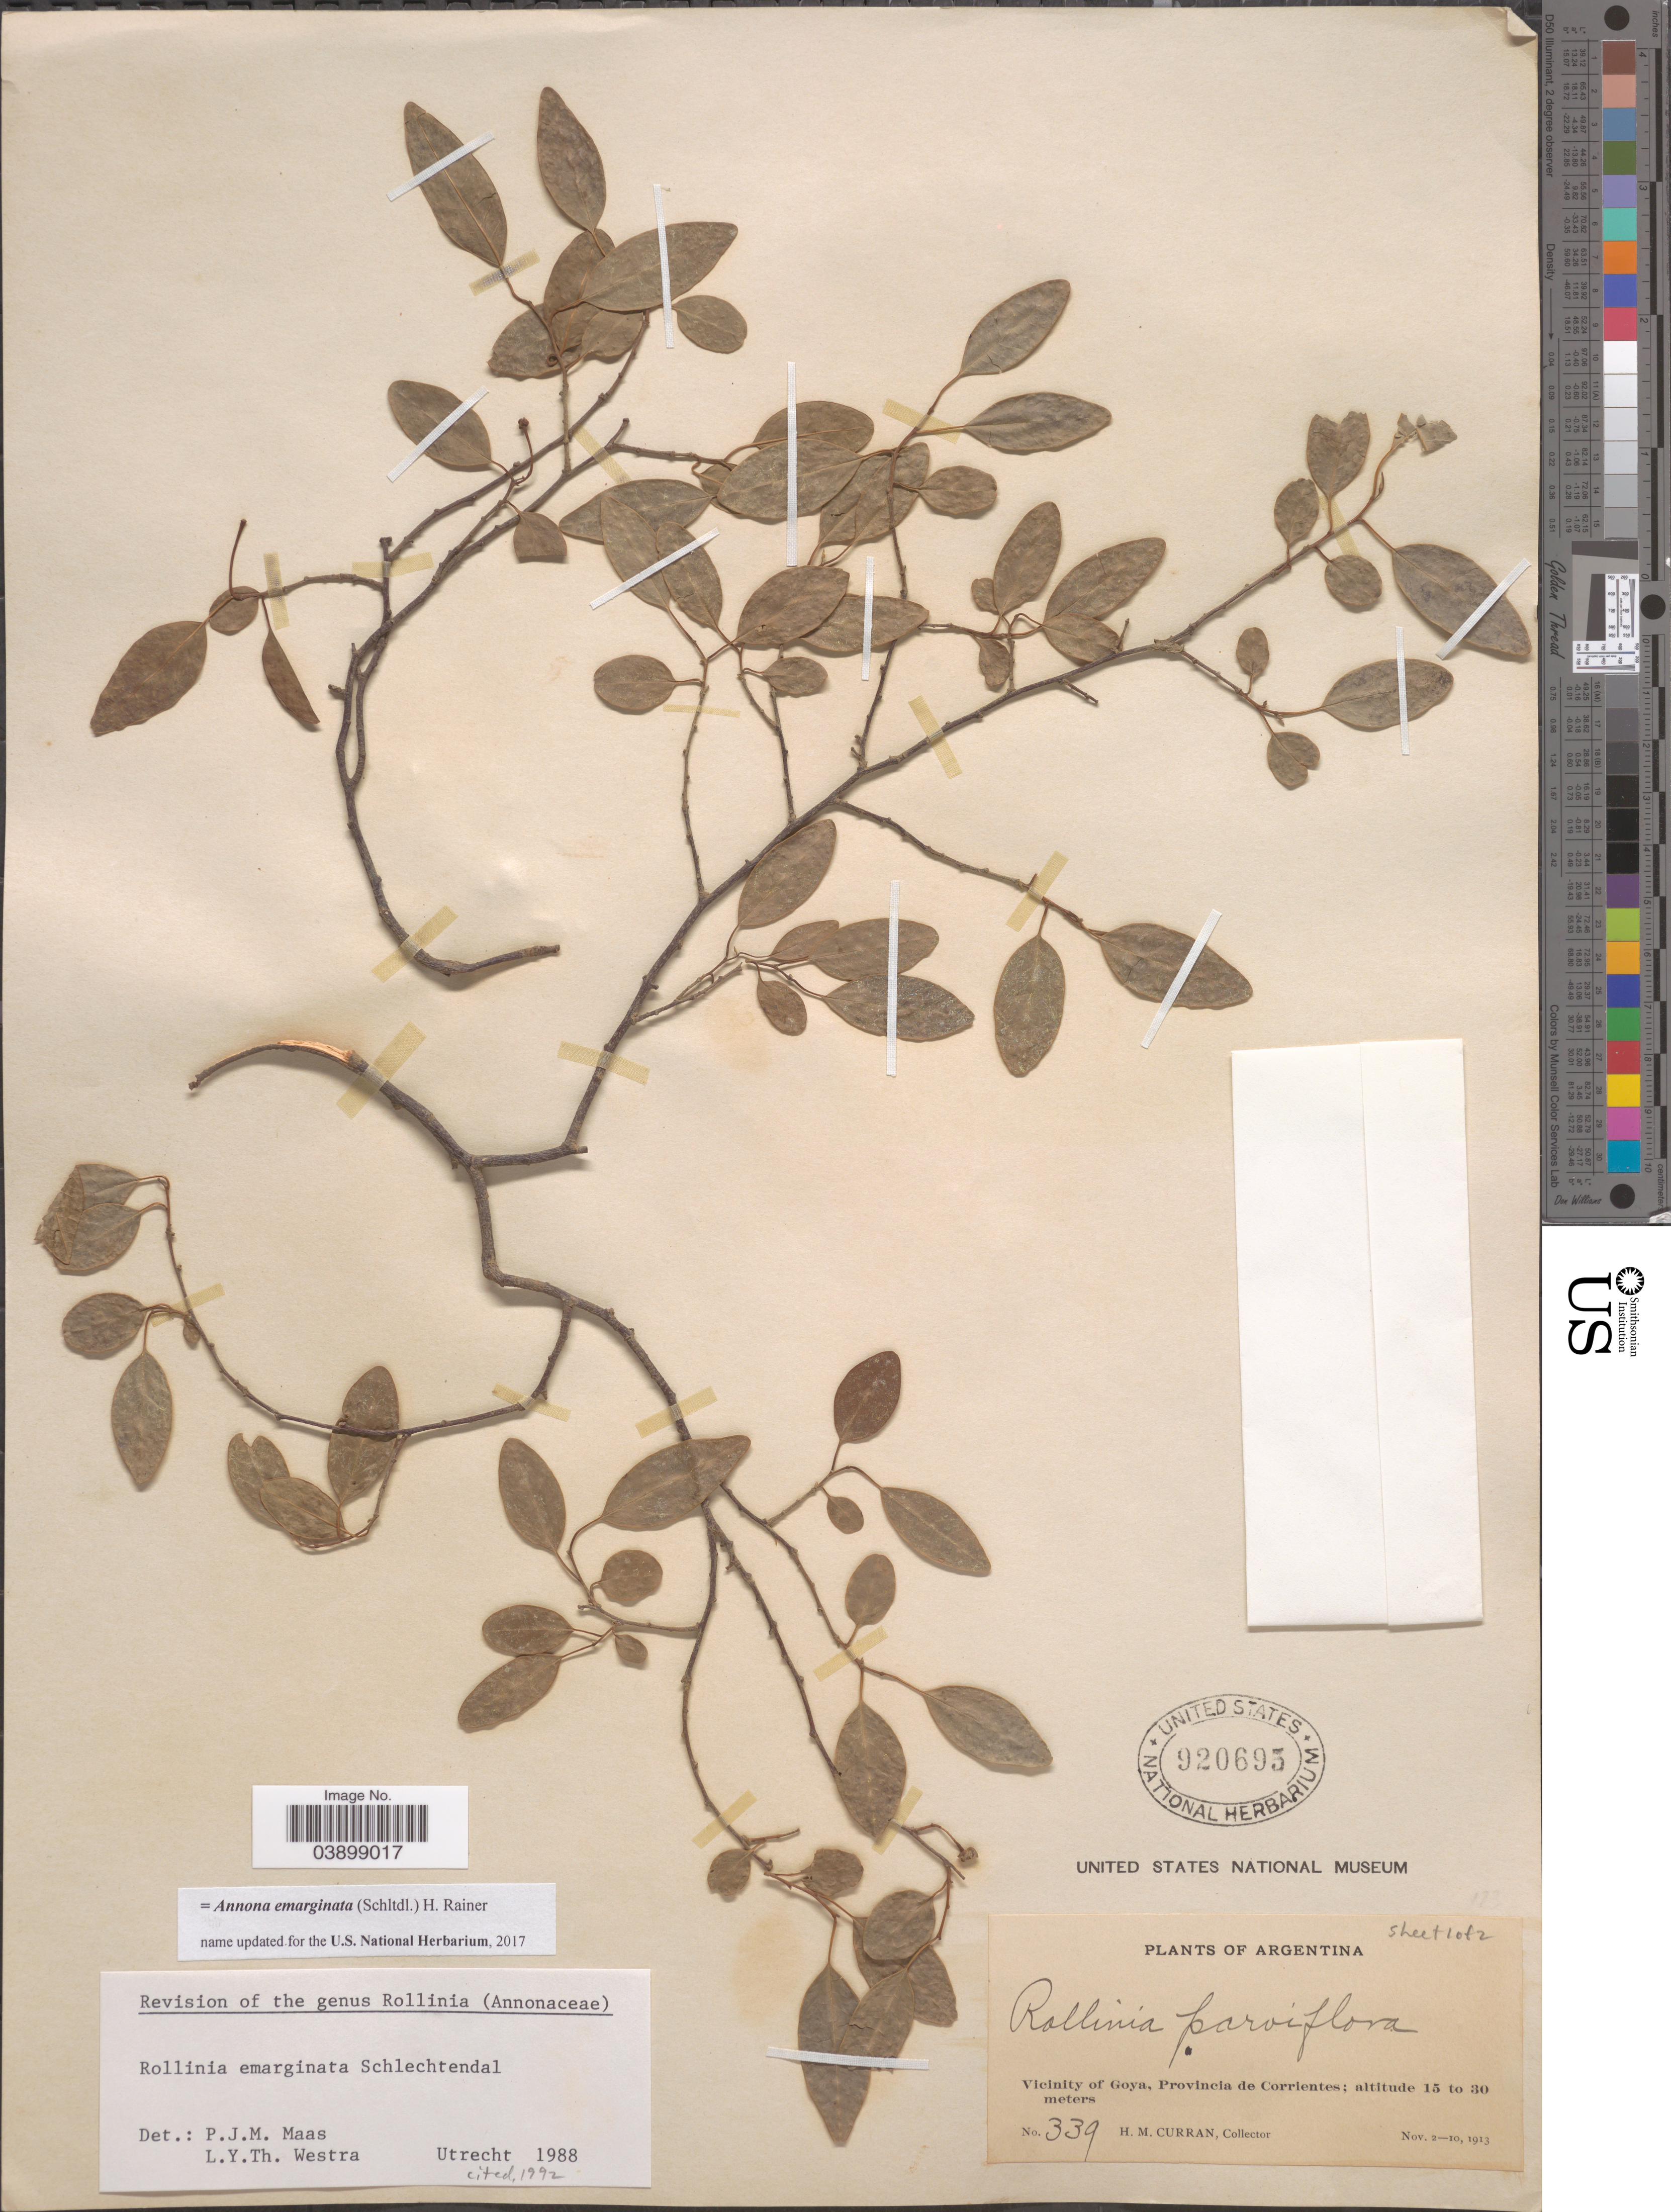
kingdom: Plantae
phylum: Tracheophyta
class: Magnoliopsida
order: Magnoliales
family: Annonaceae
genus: Annona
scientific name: Annona emarginata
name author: (Schltdl.) H. Rainer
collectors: H. M. Curran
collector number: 339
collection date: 1913-11-02/1913-11-10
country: Argentina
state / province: Corrientes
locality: Vicinity of Goya.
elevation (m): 15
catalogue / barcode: US 920695